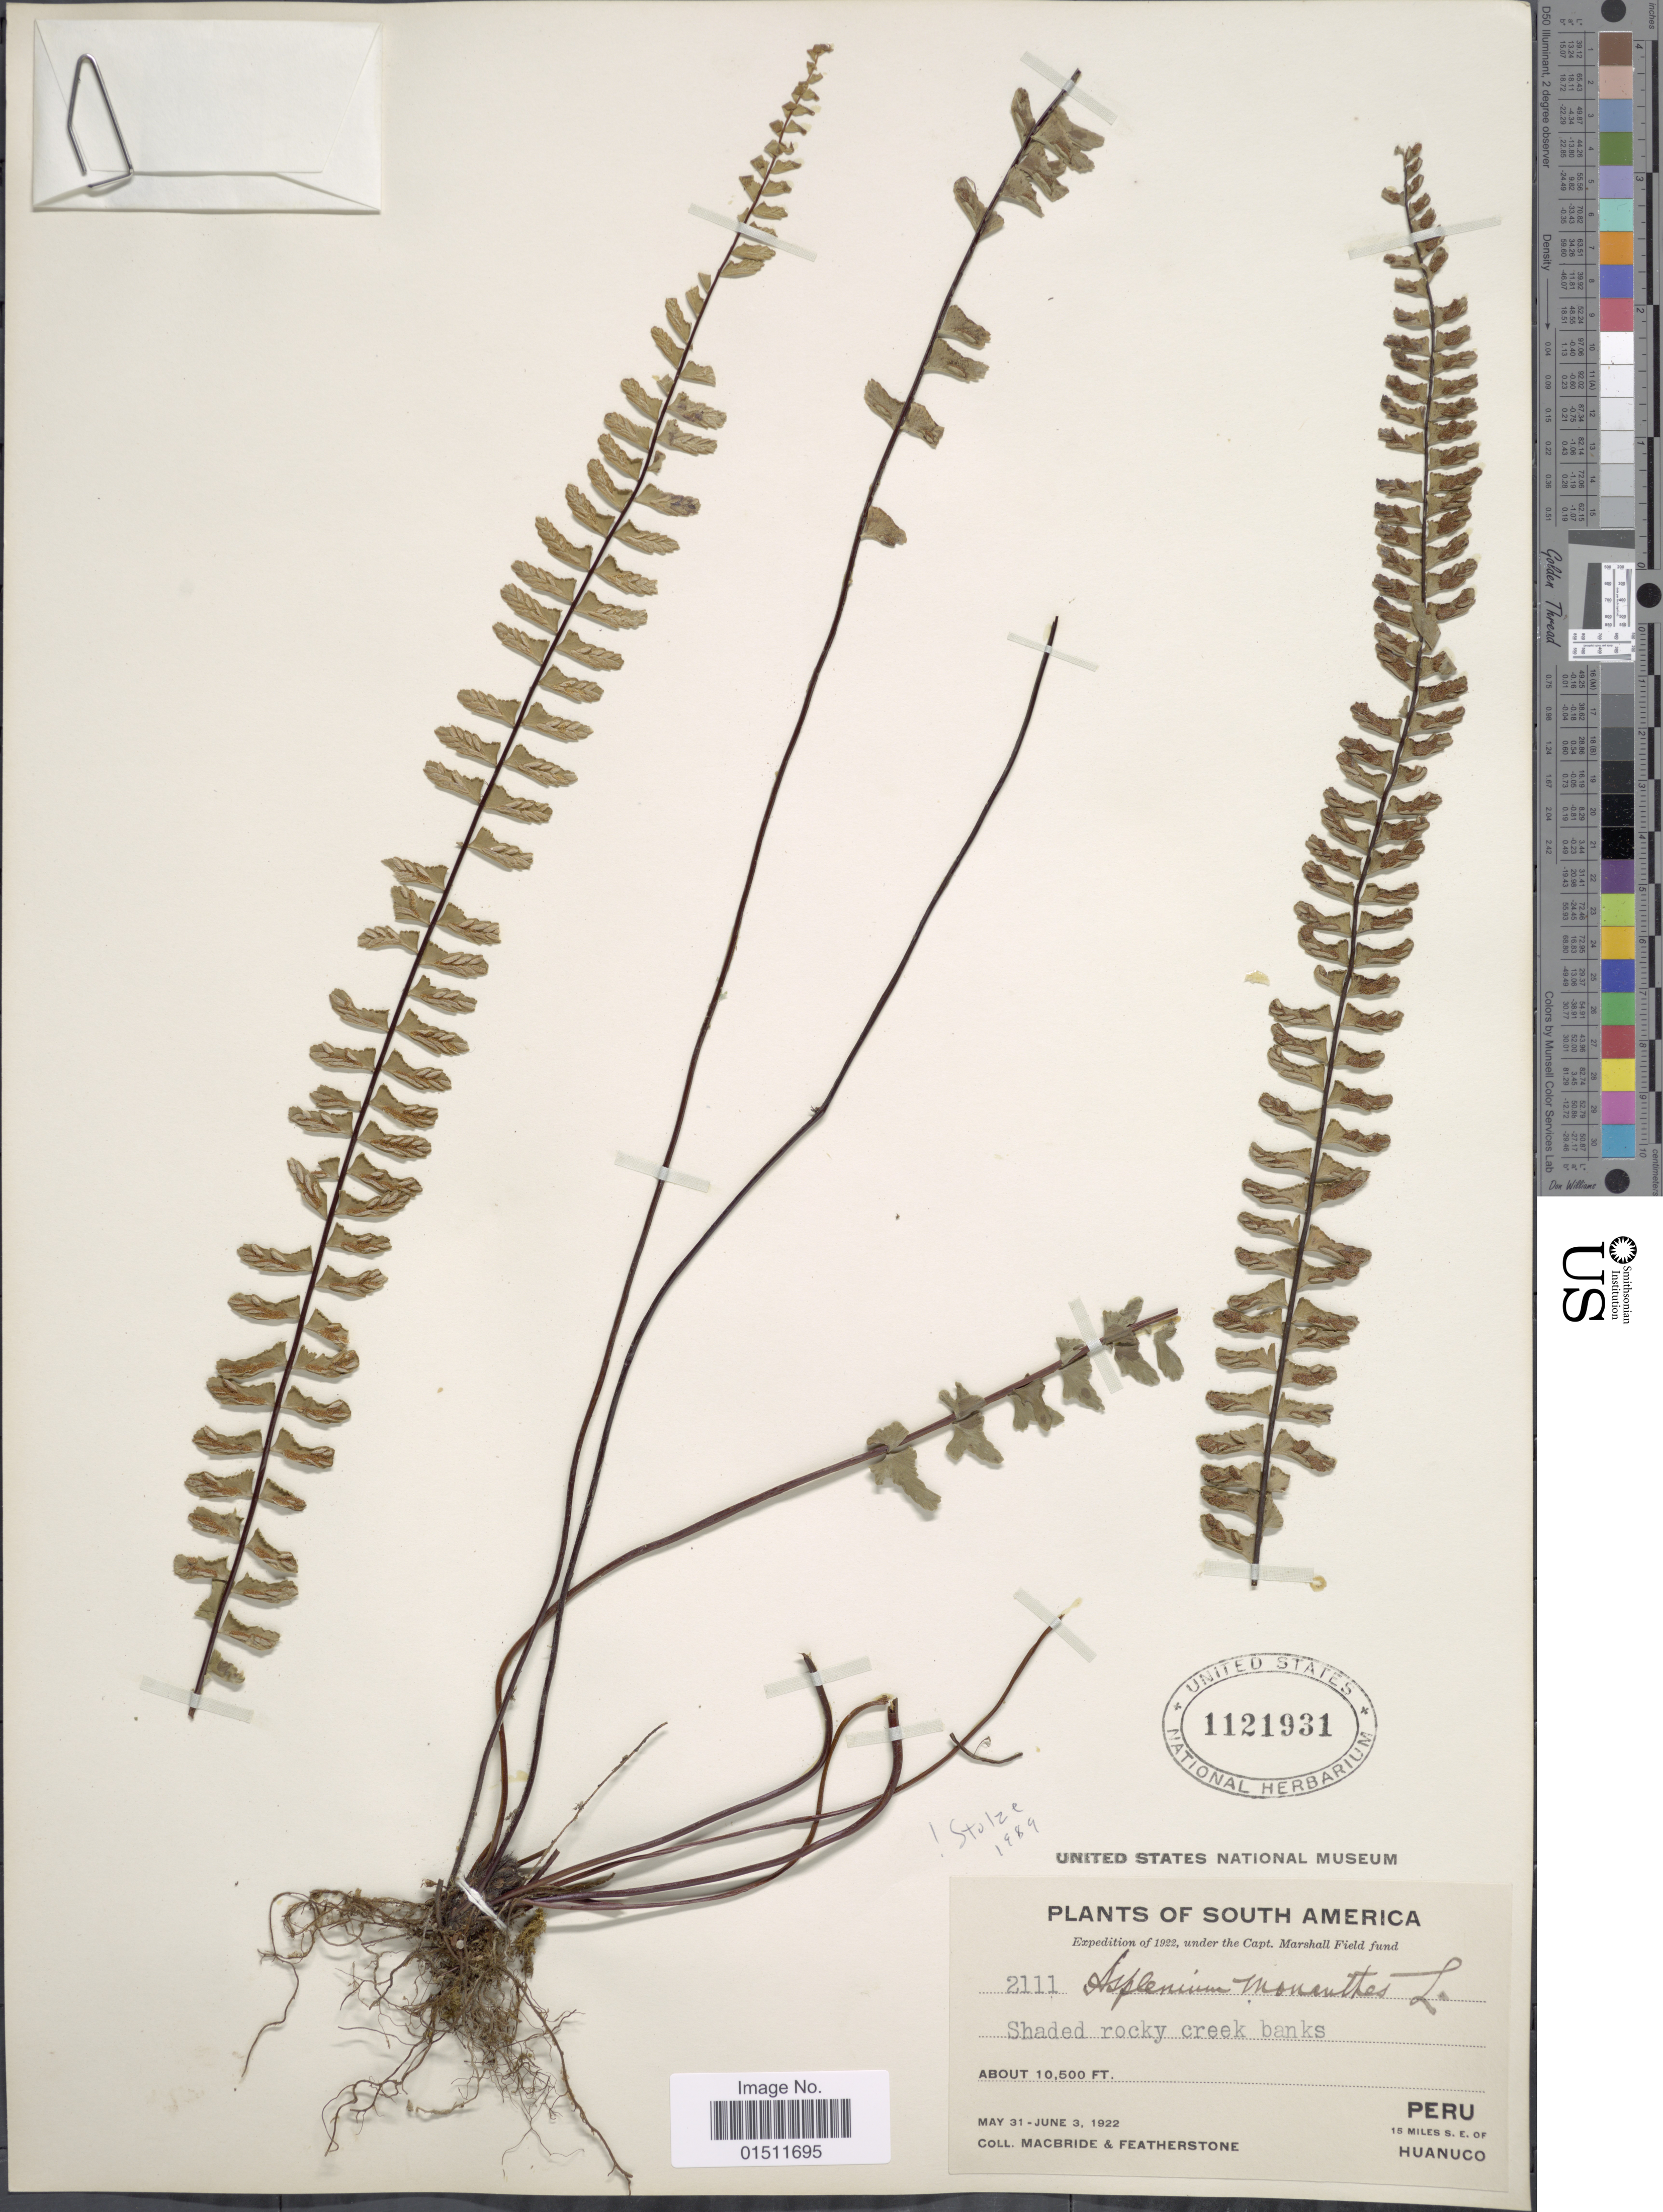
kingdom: Plantae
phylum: Tracheophyta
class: Polypodiopsida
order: Polypodiales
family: Aspleniaceae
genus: Asplenium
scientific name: Asplenium monanthes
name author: L.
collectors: Macbride, -- & -. Featherstone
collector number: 2111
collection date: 1922-05-31/1922-06-03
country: Peru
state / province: Huánuco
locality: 15 miles SE of Huanuco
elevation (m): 3200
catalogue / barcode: US 1121931